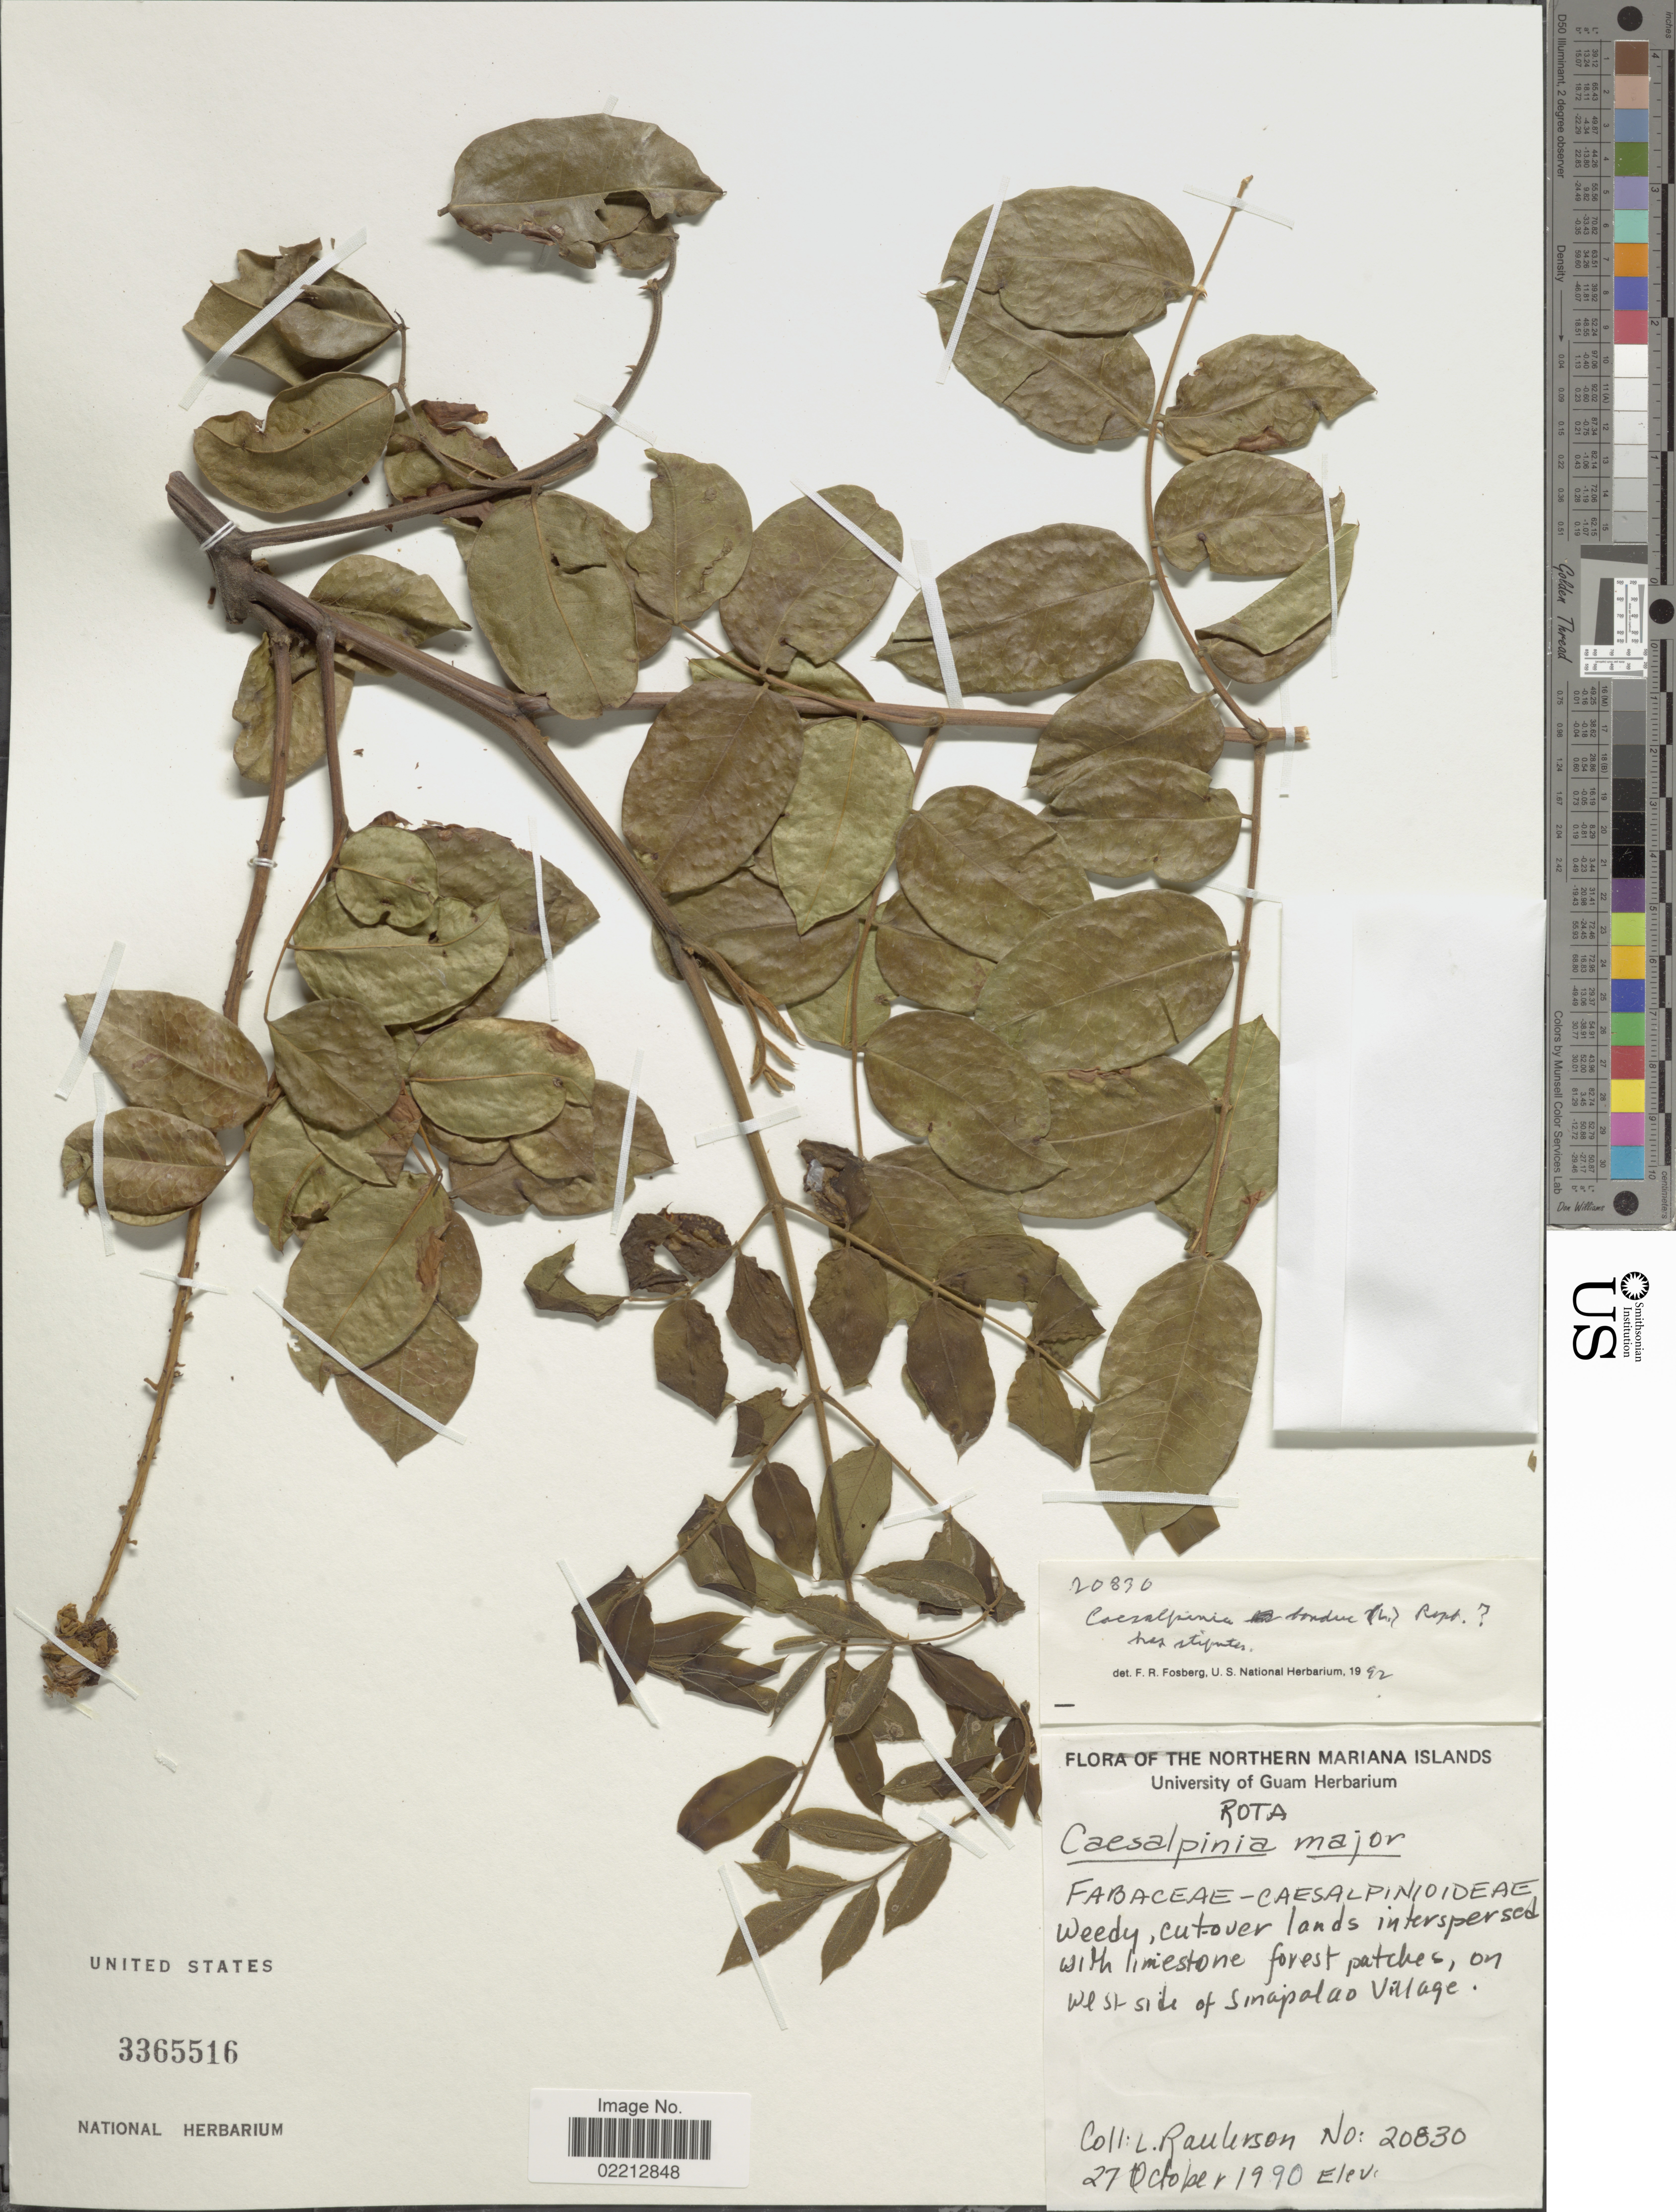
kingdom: Plantae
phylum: Tracheophyta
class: Magnoliopsida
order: Fabales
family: Fabaceae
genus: Guilandina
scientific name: Guilandina major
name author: (Medik.) Small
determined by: Wagner, W. L., (BOT), Smithsonian Institution - National Museum of Natural History (UNITED STATES)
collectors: L. Raulerson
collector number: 20830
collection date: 1990-10-27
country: Northern Mariana Islands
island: Rota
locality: Rota, Weedy, cutover lands interpersed with limestone forest patches, on west side of Sinapalo village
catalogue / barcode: US 3365516